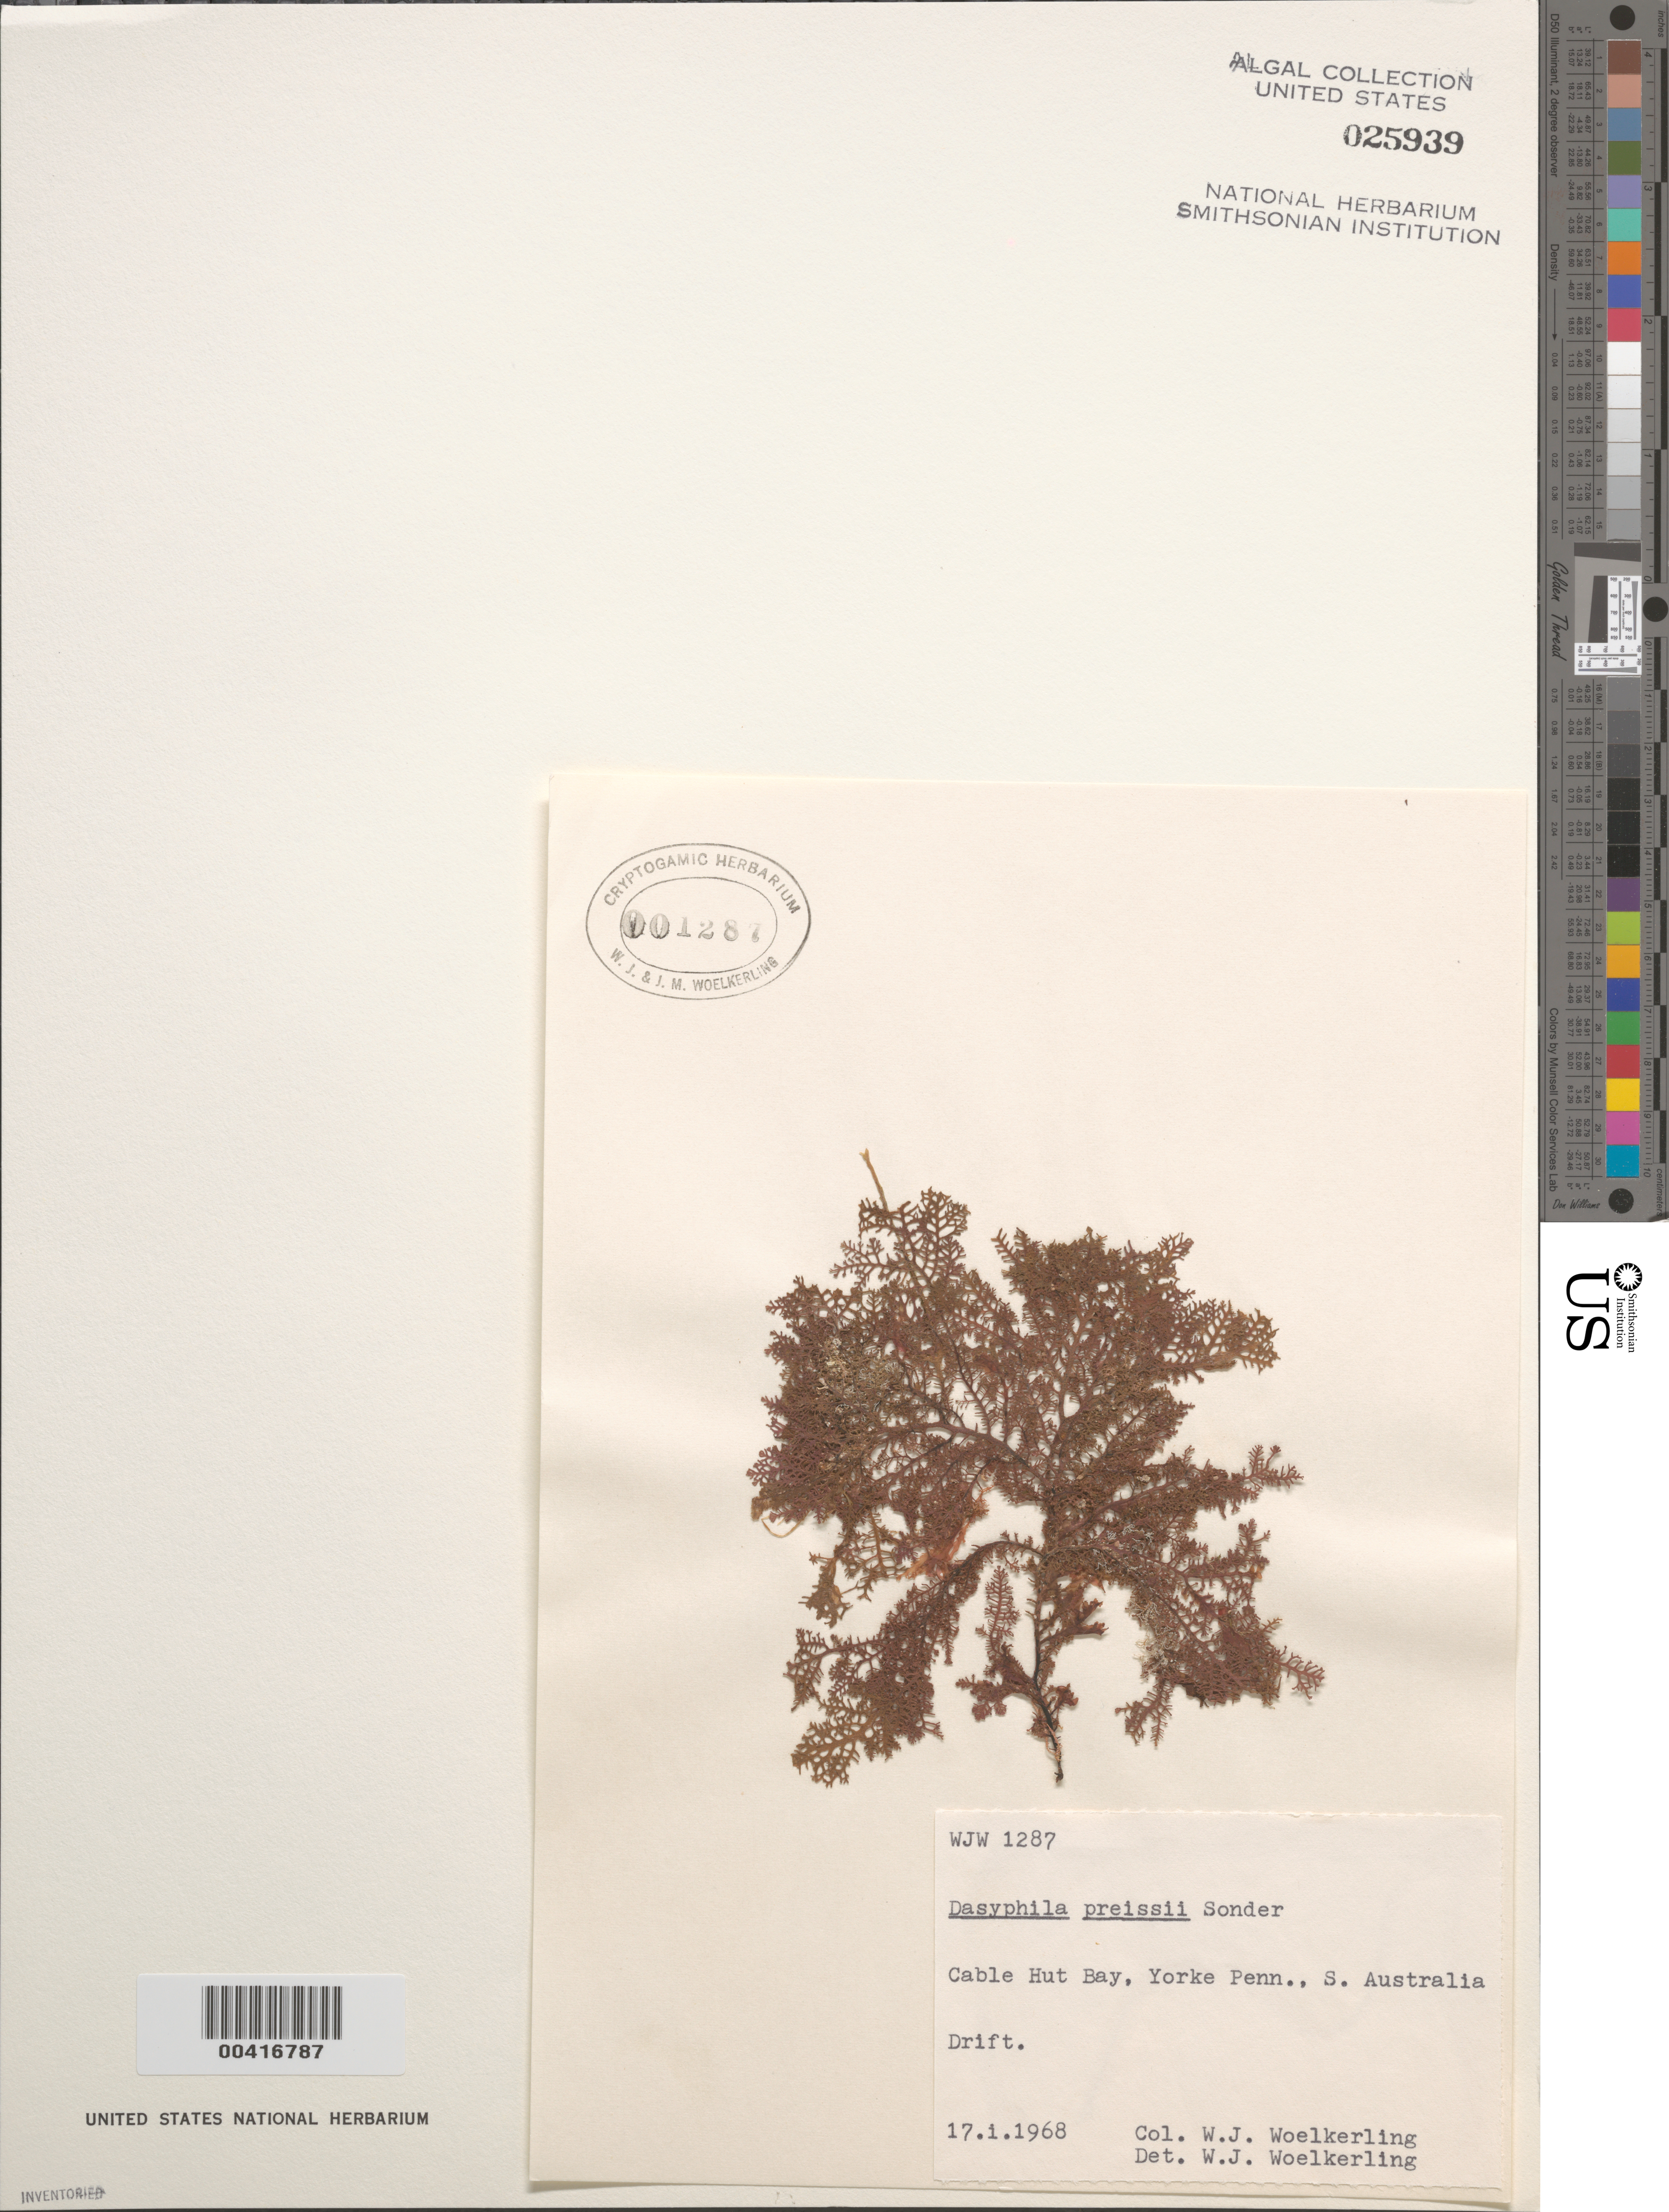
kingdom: Plantae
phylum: Rhodophyta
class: Florideophyceae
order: Ceramiales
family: Ceramiaceae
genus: Dasyphila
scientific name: Dasyphila preissii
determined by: Woelkerling, W. J.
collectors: W. Woelkerling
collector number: WJW 1287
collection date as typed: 17 Jan 1968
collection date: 1968-01-17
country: Australia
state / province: South Australia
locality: Cable hut bay, yorke peninsula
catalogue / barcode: US 25939